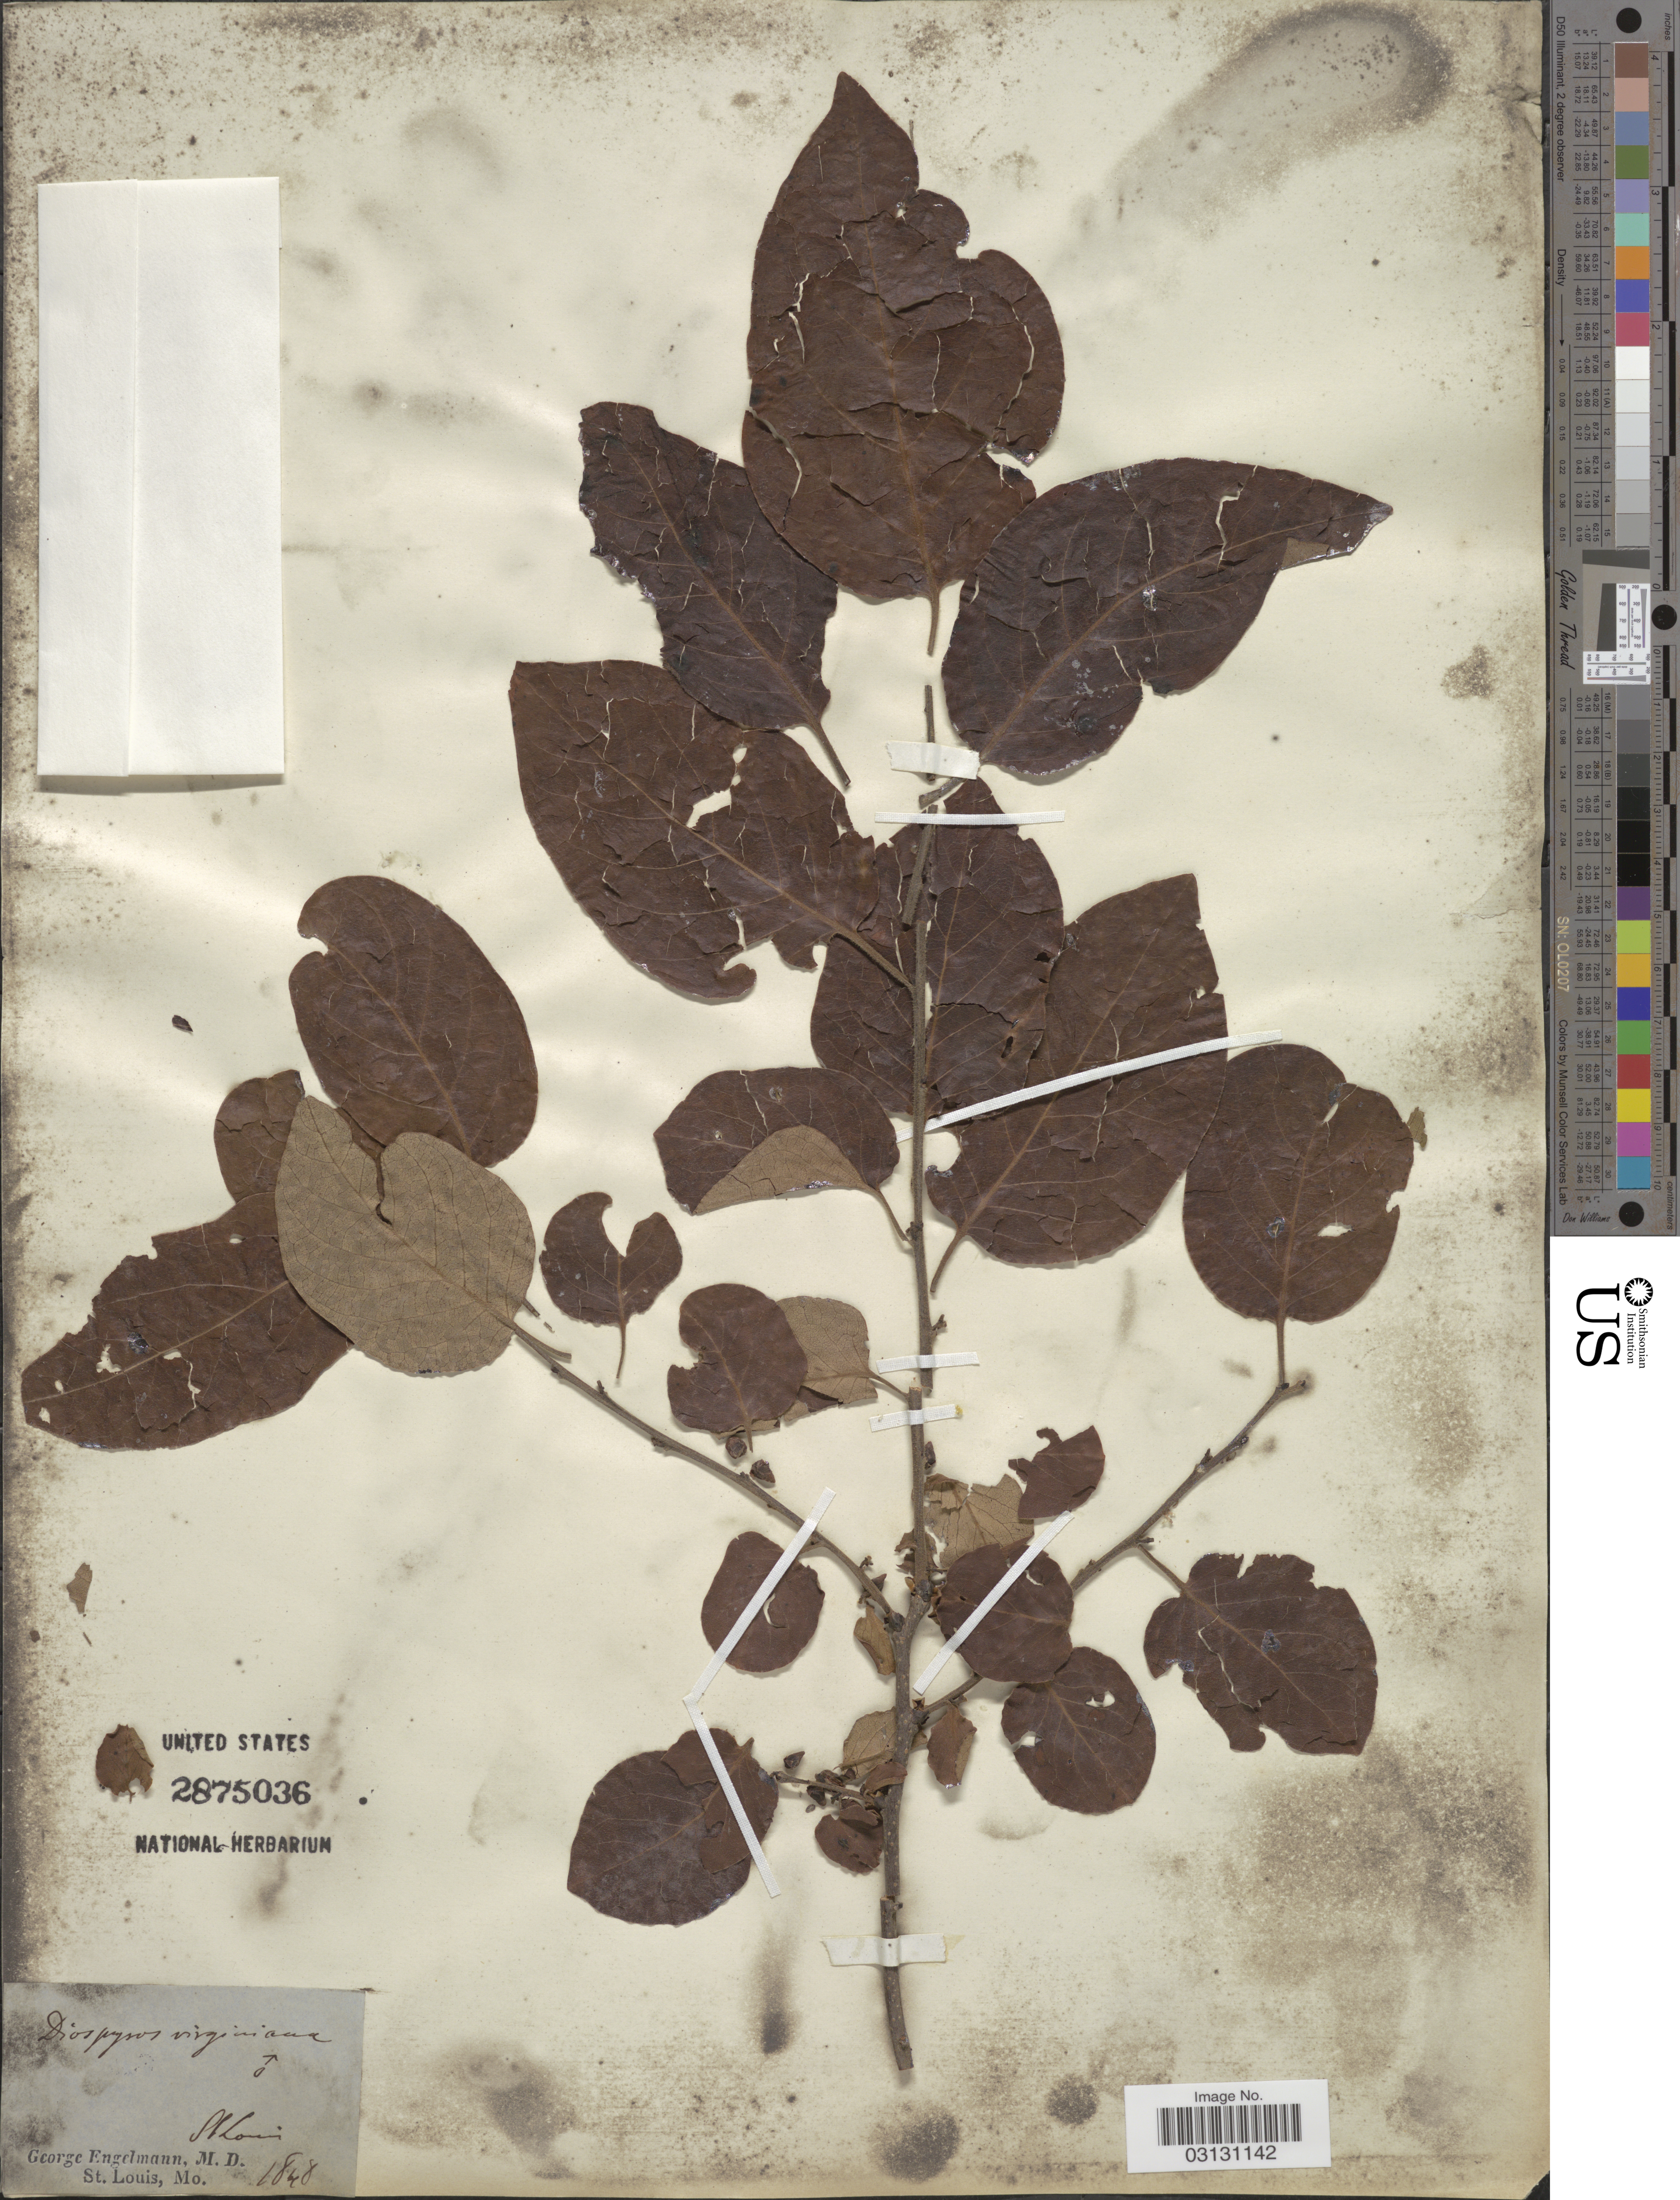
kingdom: Plantae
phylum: Tracheophyta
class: Magnoliopsida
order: Ericales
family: Ebenaceae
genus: Diospyros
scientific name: Diospyros virginiana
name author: L.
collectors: G. Engelmann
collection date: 1848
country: United States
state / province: Missouri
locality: St. Louis.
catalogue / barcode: US 2875036